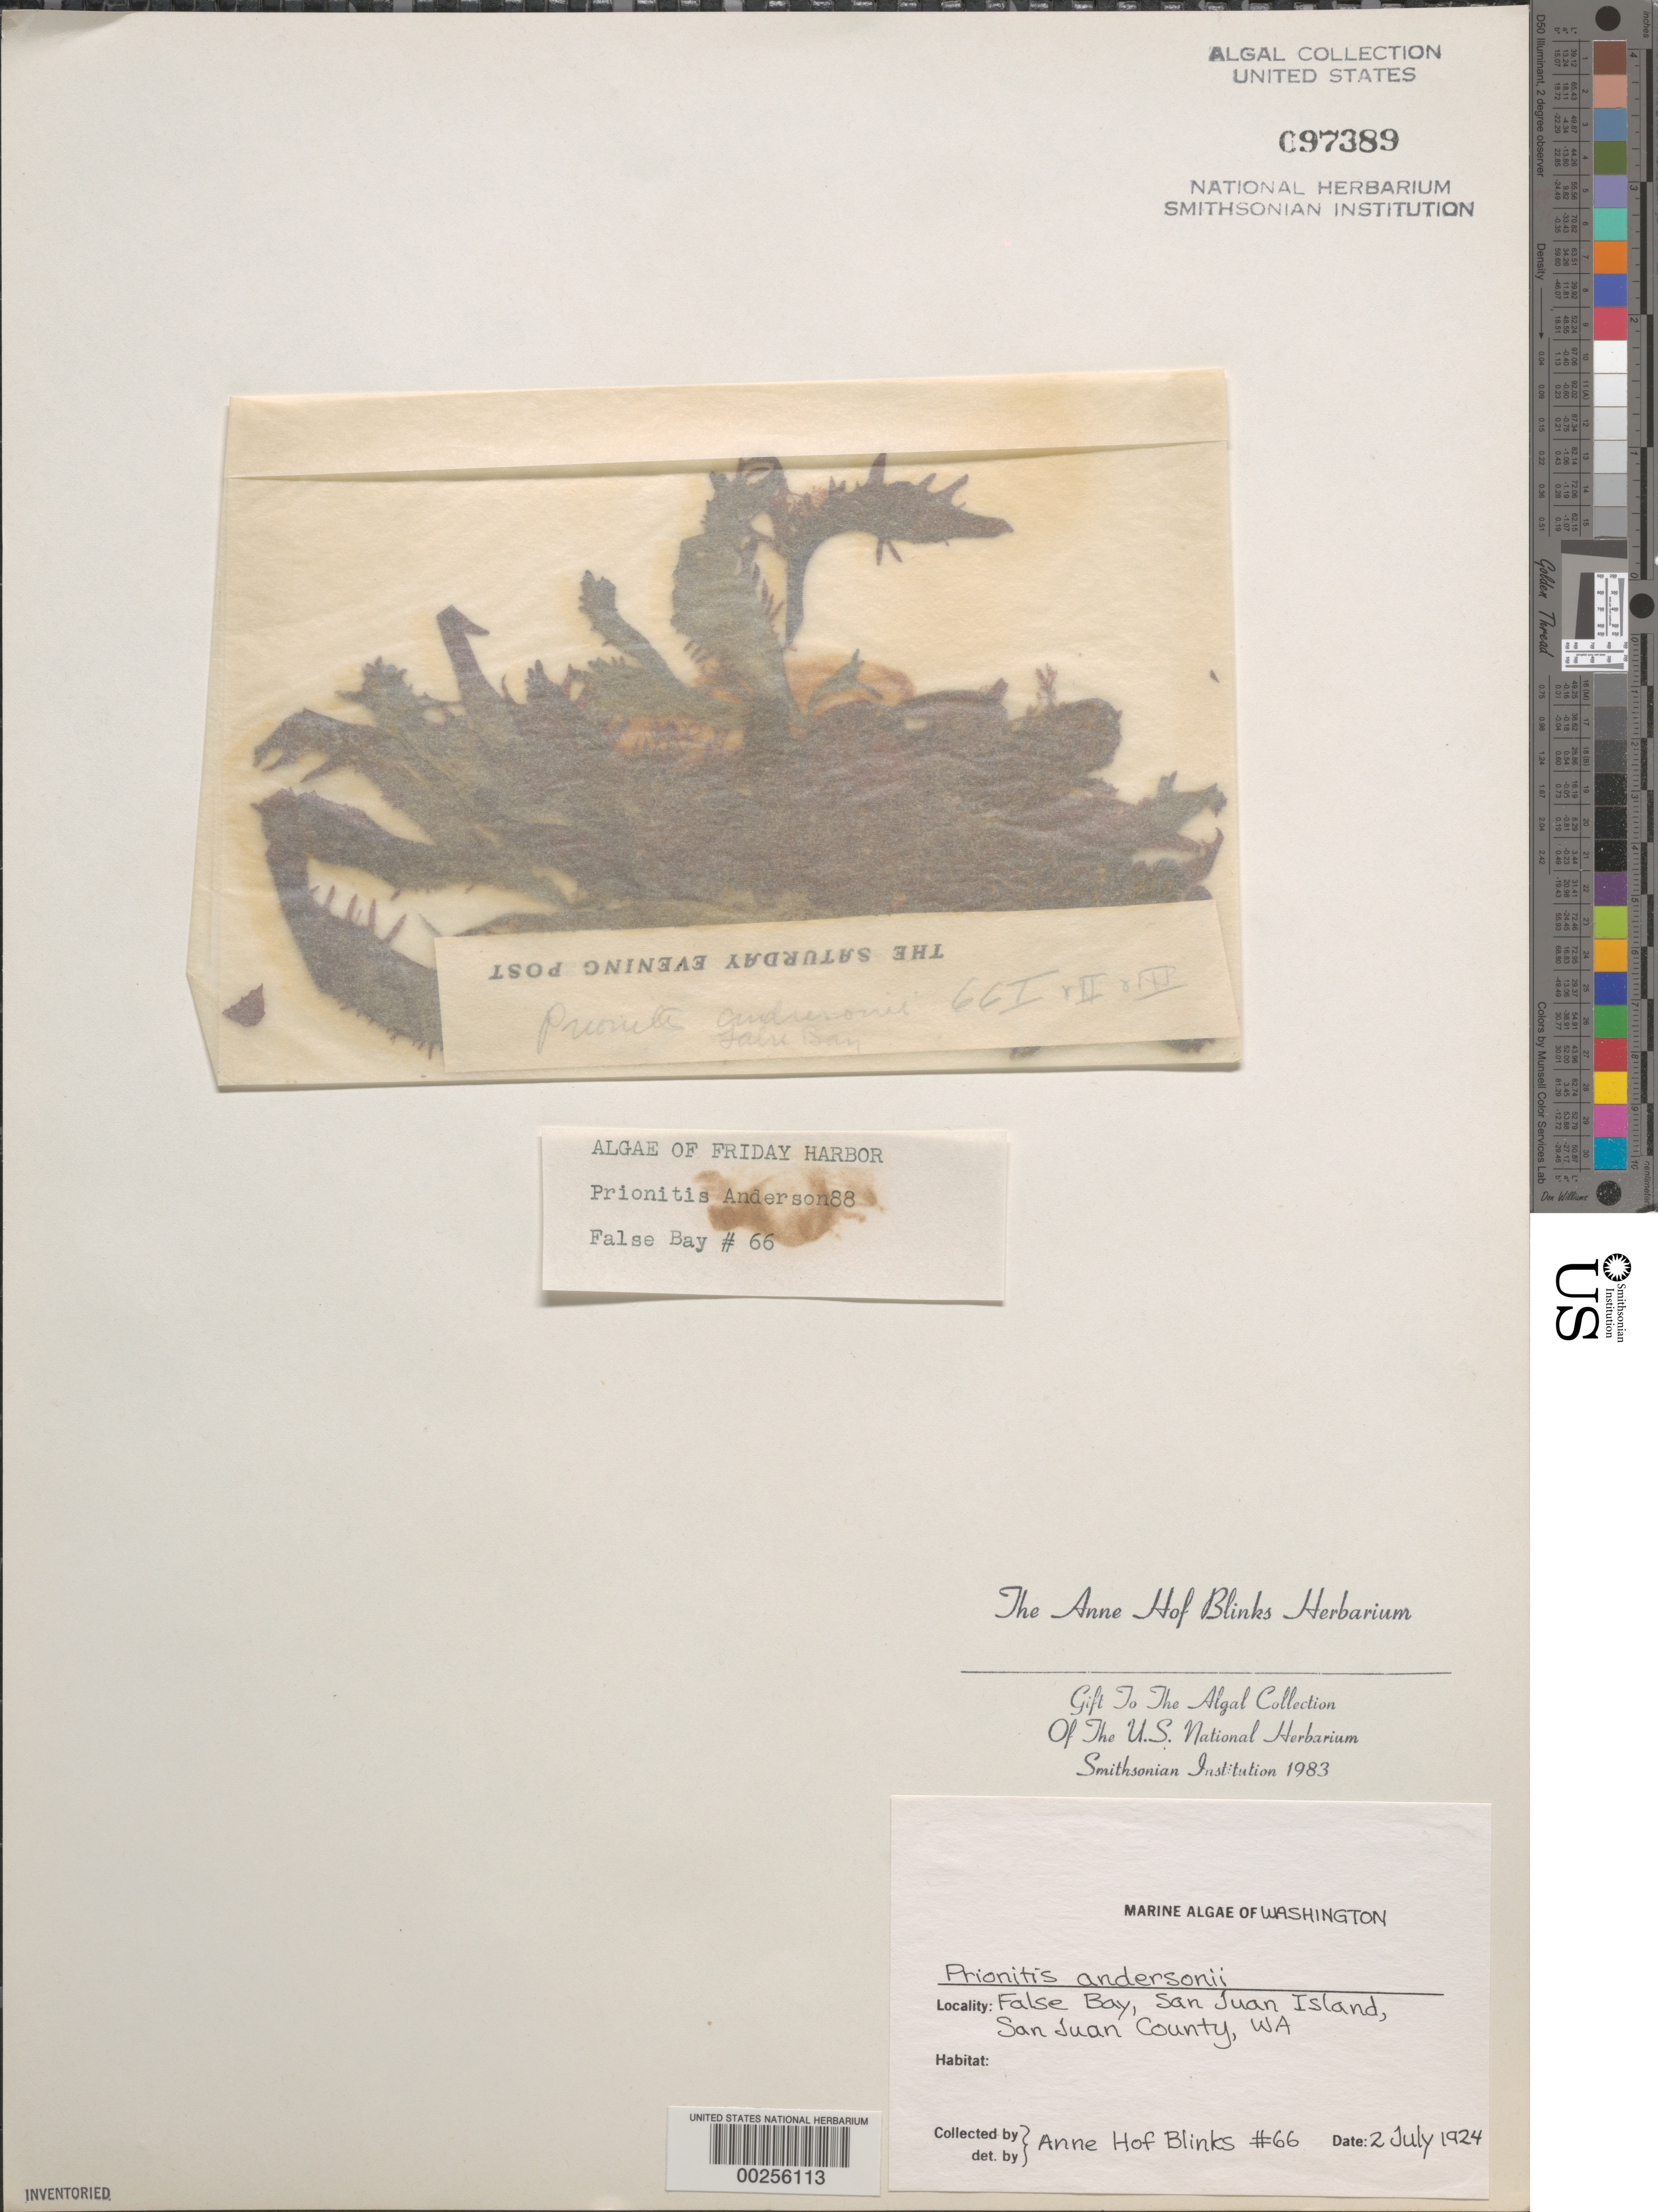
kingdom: Plantae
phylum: Rhodophyta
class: Florideophyceae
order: Cryptonemiales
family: Cryptonemiaceae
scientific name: Prionitis sternbergii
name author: (C. Agardh) J. Agardh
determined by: Algae name updating Project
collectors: A. Blinks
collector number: AHB 66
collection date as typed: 02 Jul 1924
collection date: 1924-07-02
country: United States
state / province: Washington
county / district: San Juan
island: San Juan Island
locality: False Bay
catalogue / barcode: US 97389